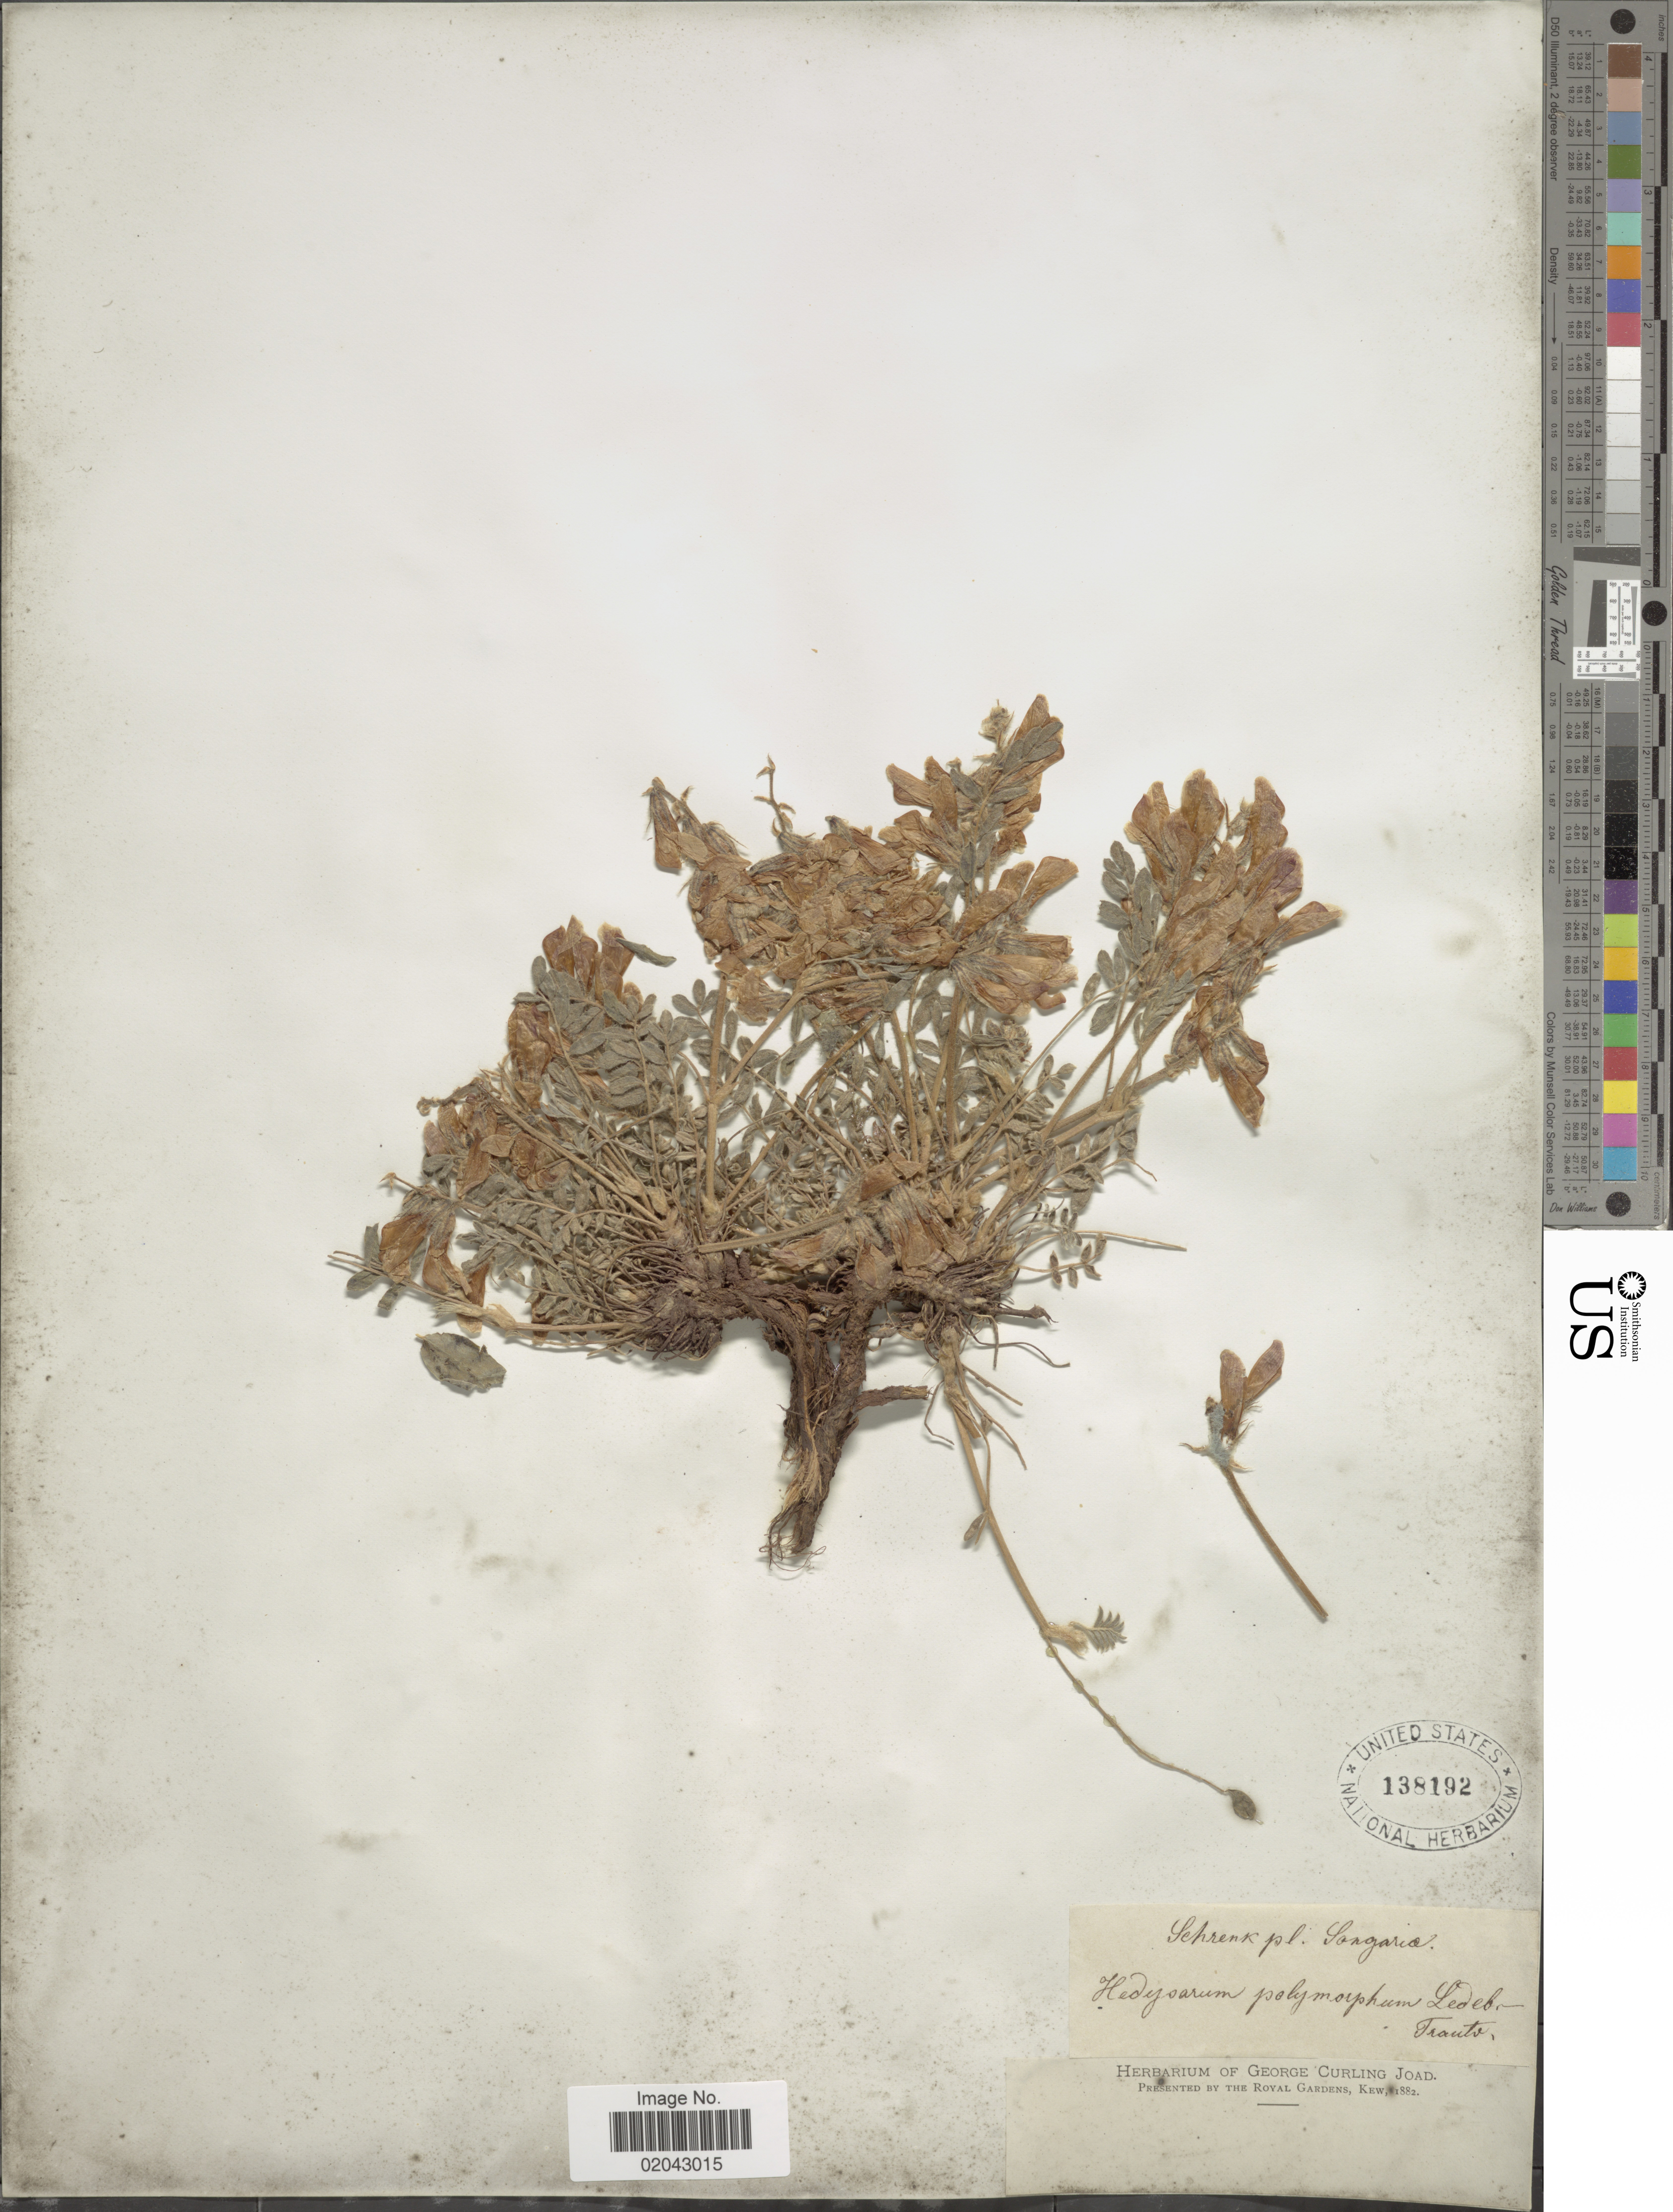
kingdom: Plantae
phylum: Tracheophyta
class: Magnoliopsida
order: Fabales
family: Fabaceae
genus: Hedysarum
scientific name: Hedysarum polymorphum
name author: Ledeb.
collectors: A.G. Schrenk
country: Kazakhstan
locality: Songarei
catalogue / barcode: US 138192